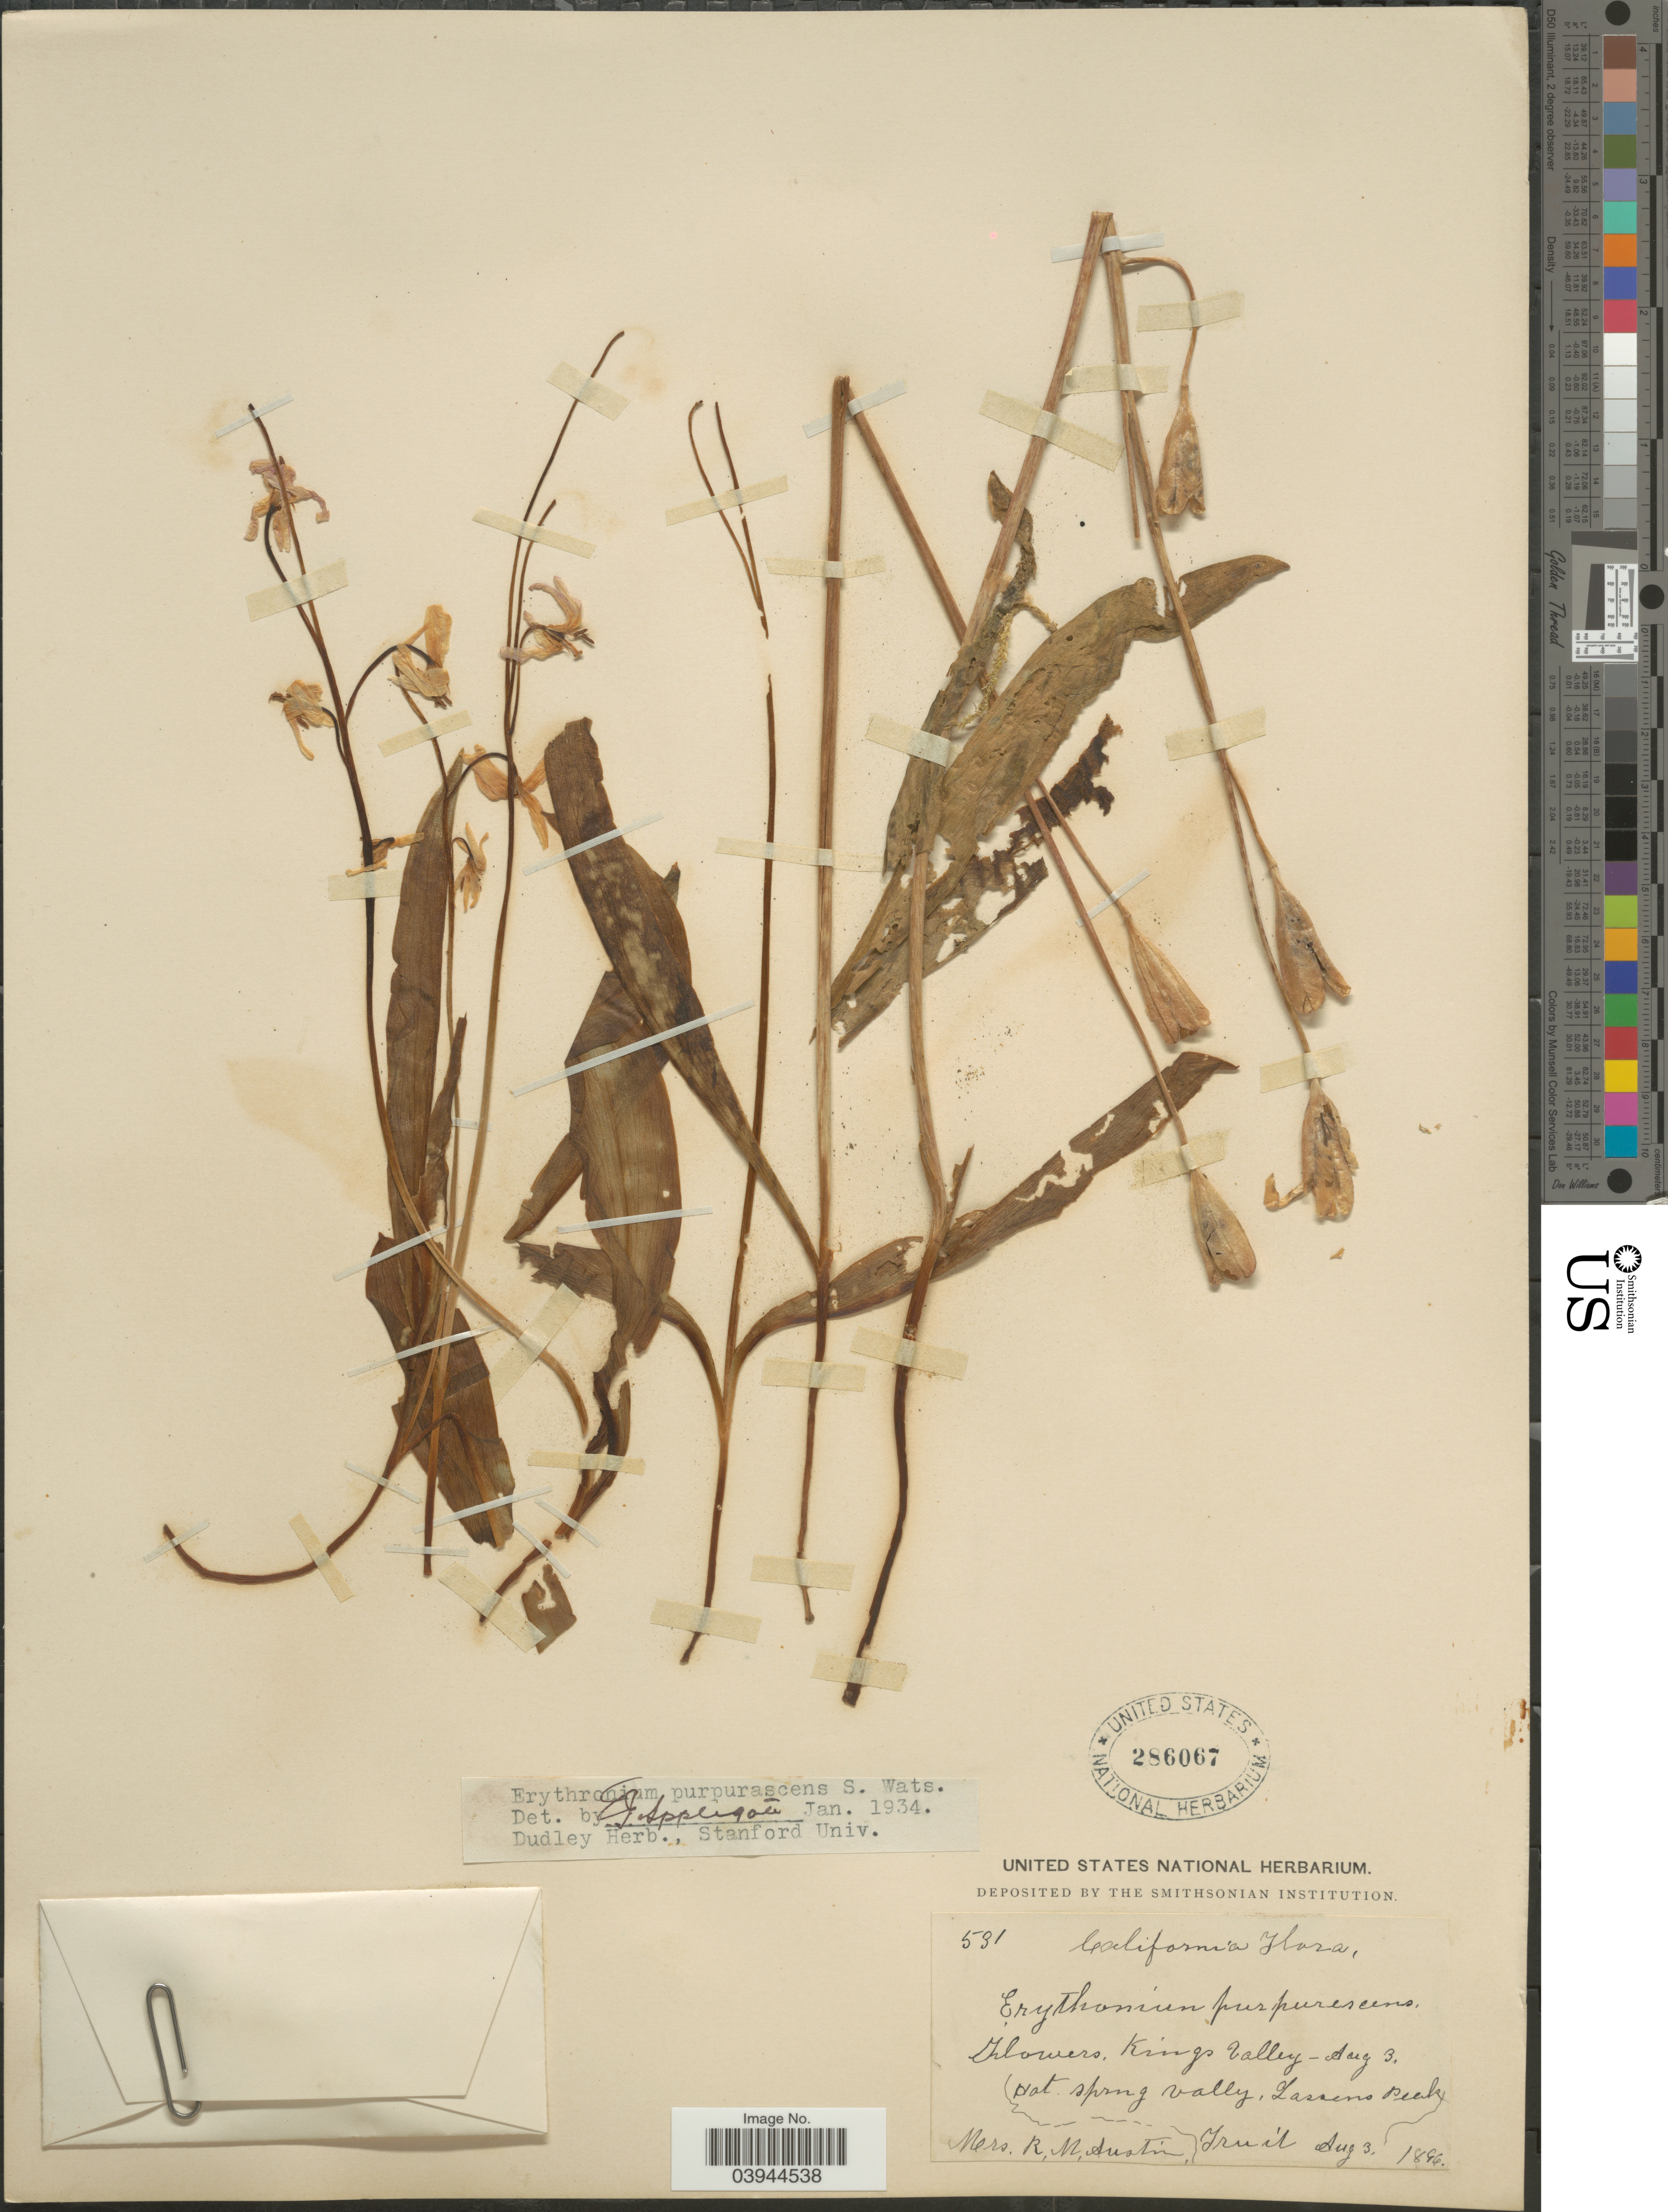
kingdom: Plantae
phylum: Tracheophyta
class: Liliopsida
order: Liliales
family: Liliaceae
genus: Erythronium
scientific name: Erythronium purpurascens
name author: S. Watson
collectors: R. Austin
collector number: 531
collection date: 1896-08-03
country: United States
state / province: California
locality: Kings Valley. Hot Spring Valley, Lassens Peak.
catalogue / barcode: US 286067